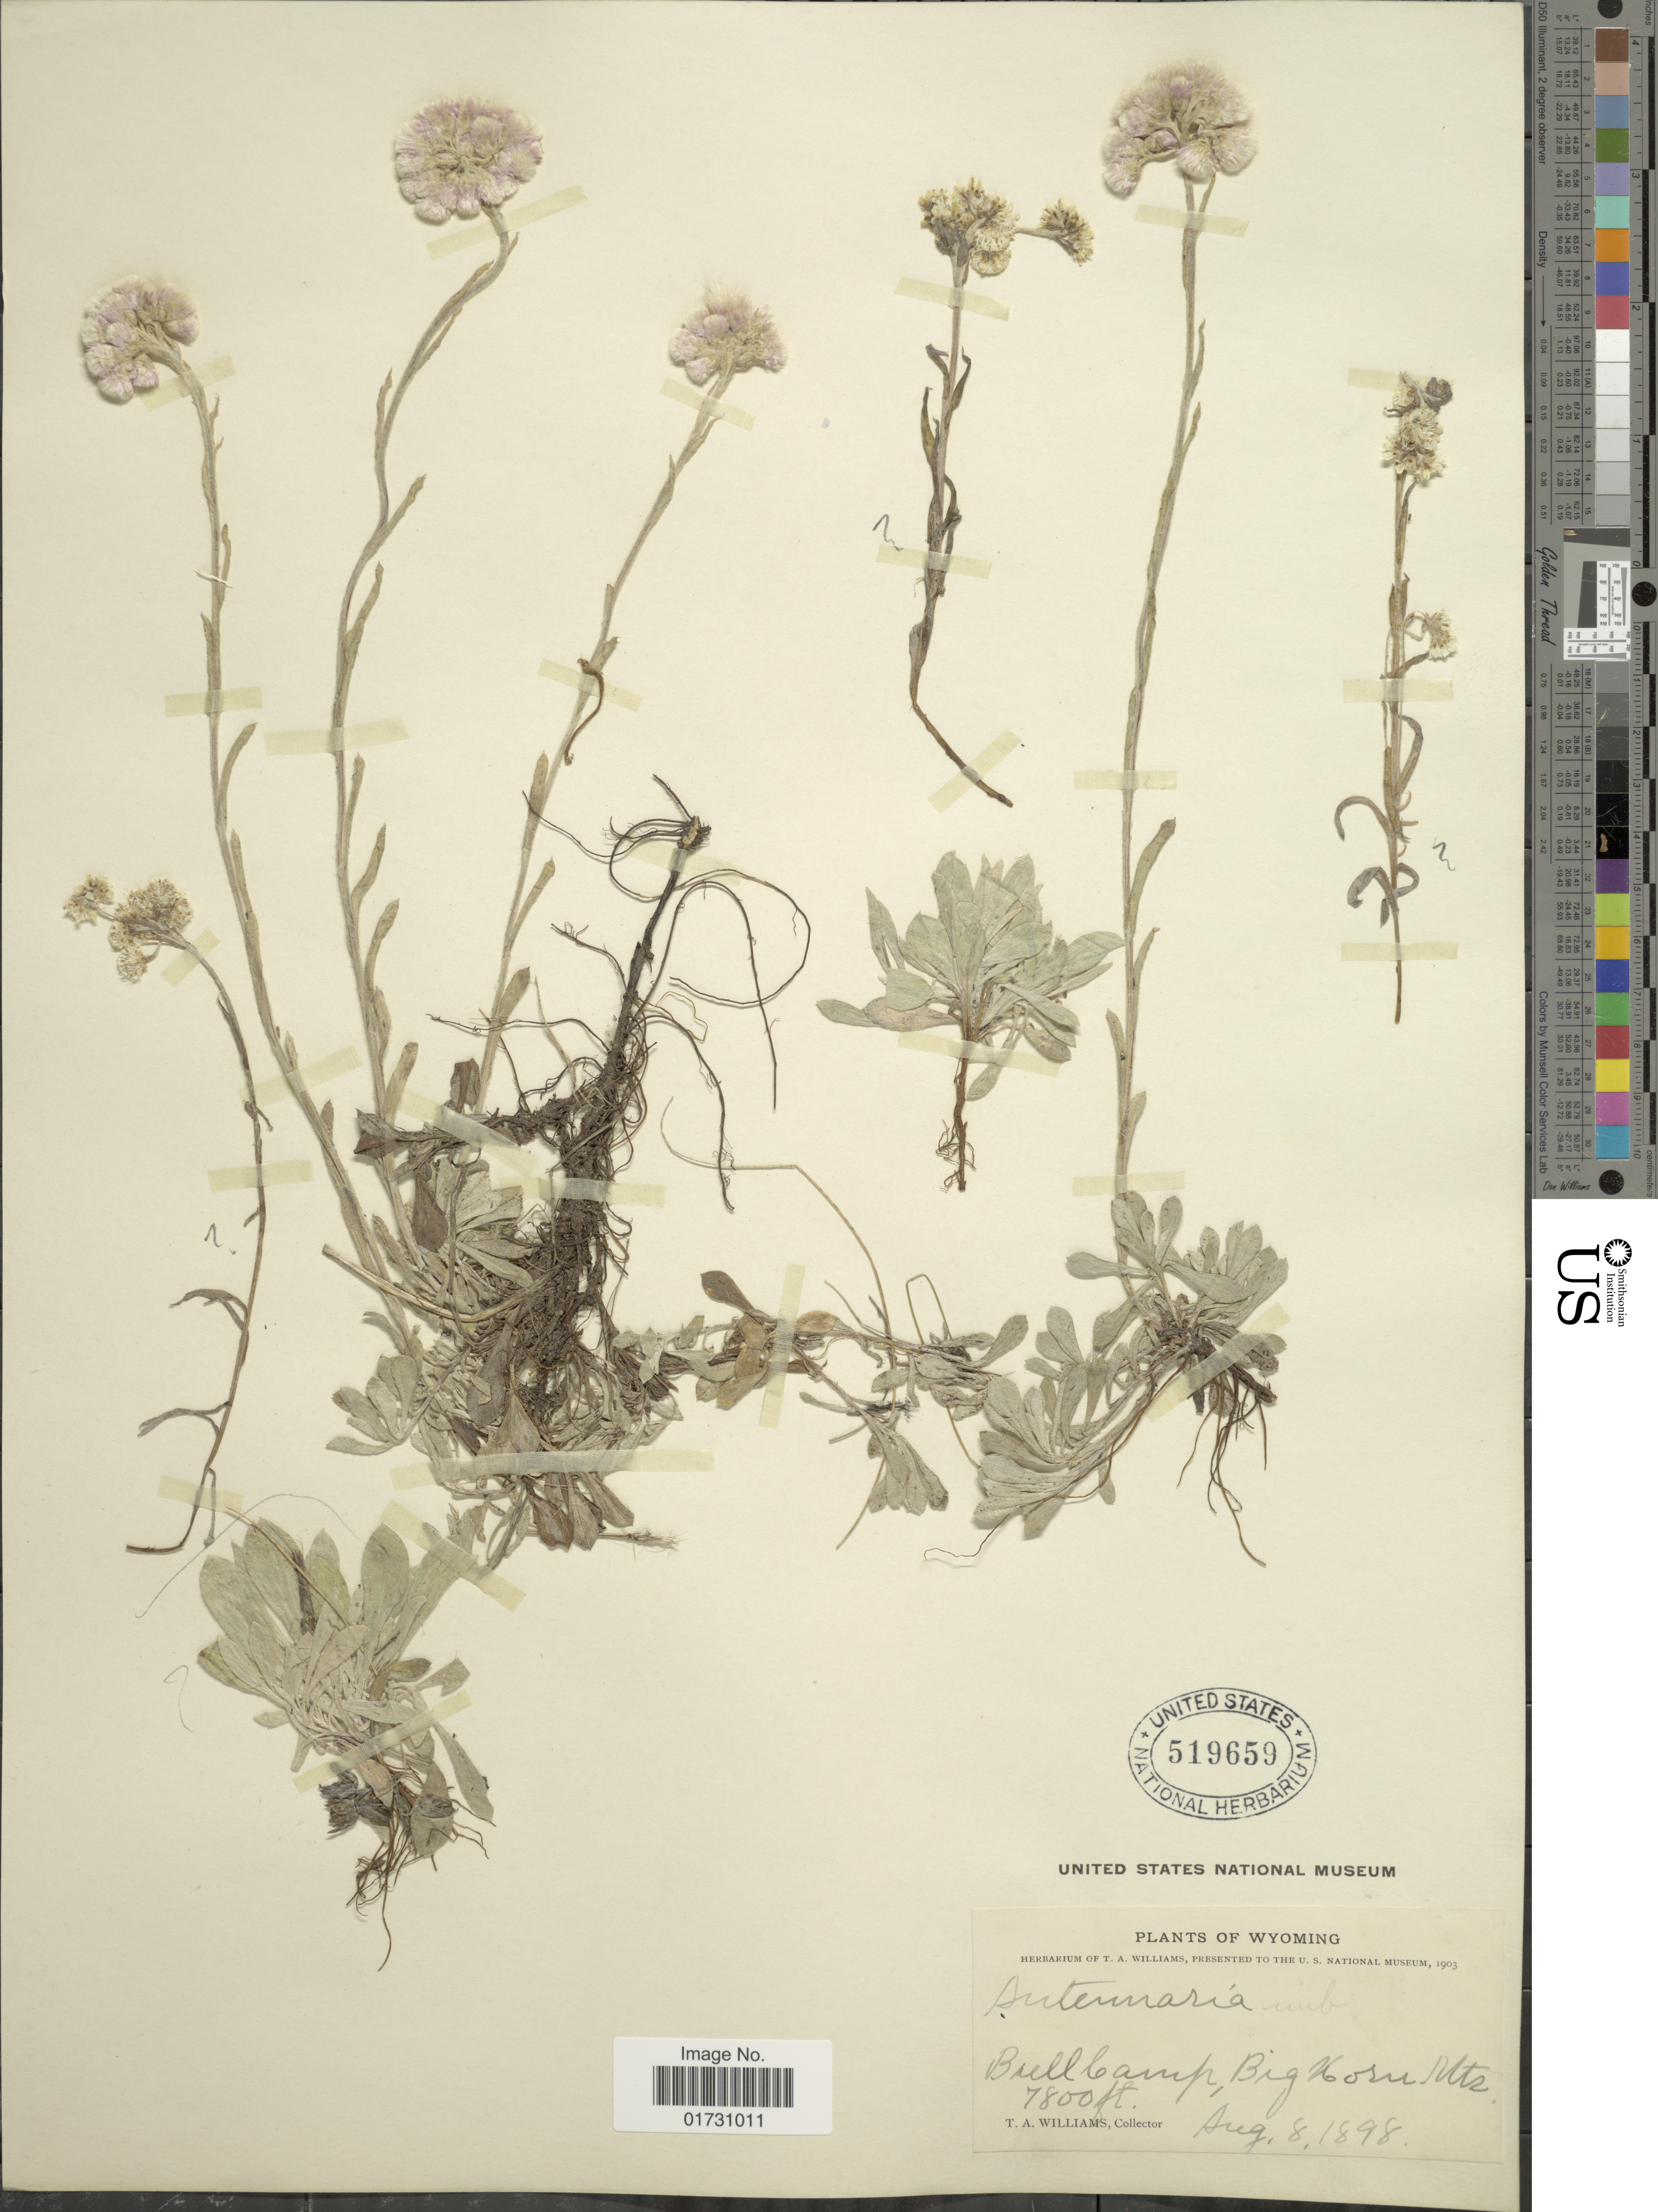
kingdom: Plantae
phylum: Tracheophyta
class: Magnoliopsida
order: Asterales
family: Asteraceae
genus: Antennaria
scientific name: Antennaria imbricata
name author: E.E. Nelson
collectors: T. A. Williams (herbarium)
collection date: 1898-08-08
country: United States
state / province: Wyoming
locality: Bull Camp, Big Horu Mts.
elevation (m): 2377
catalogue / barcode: US 519659